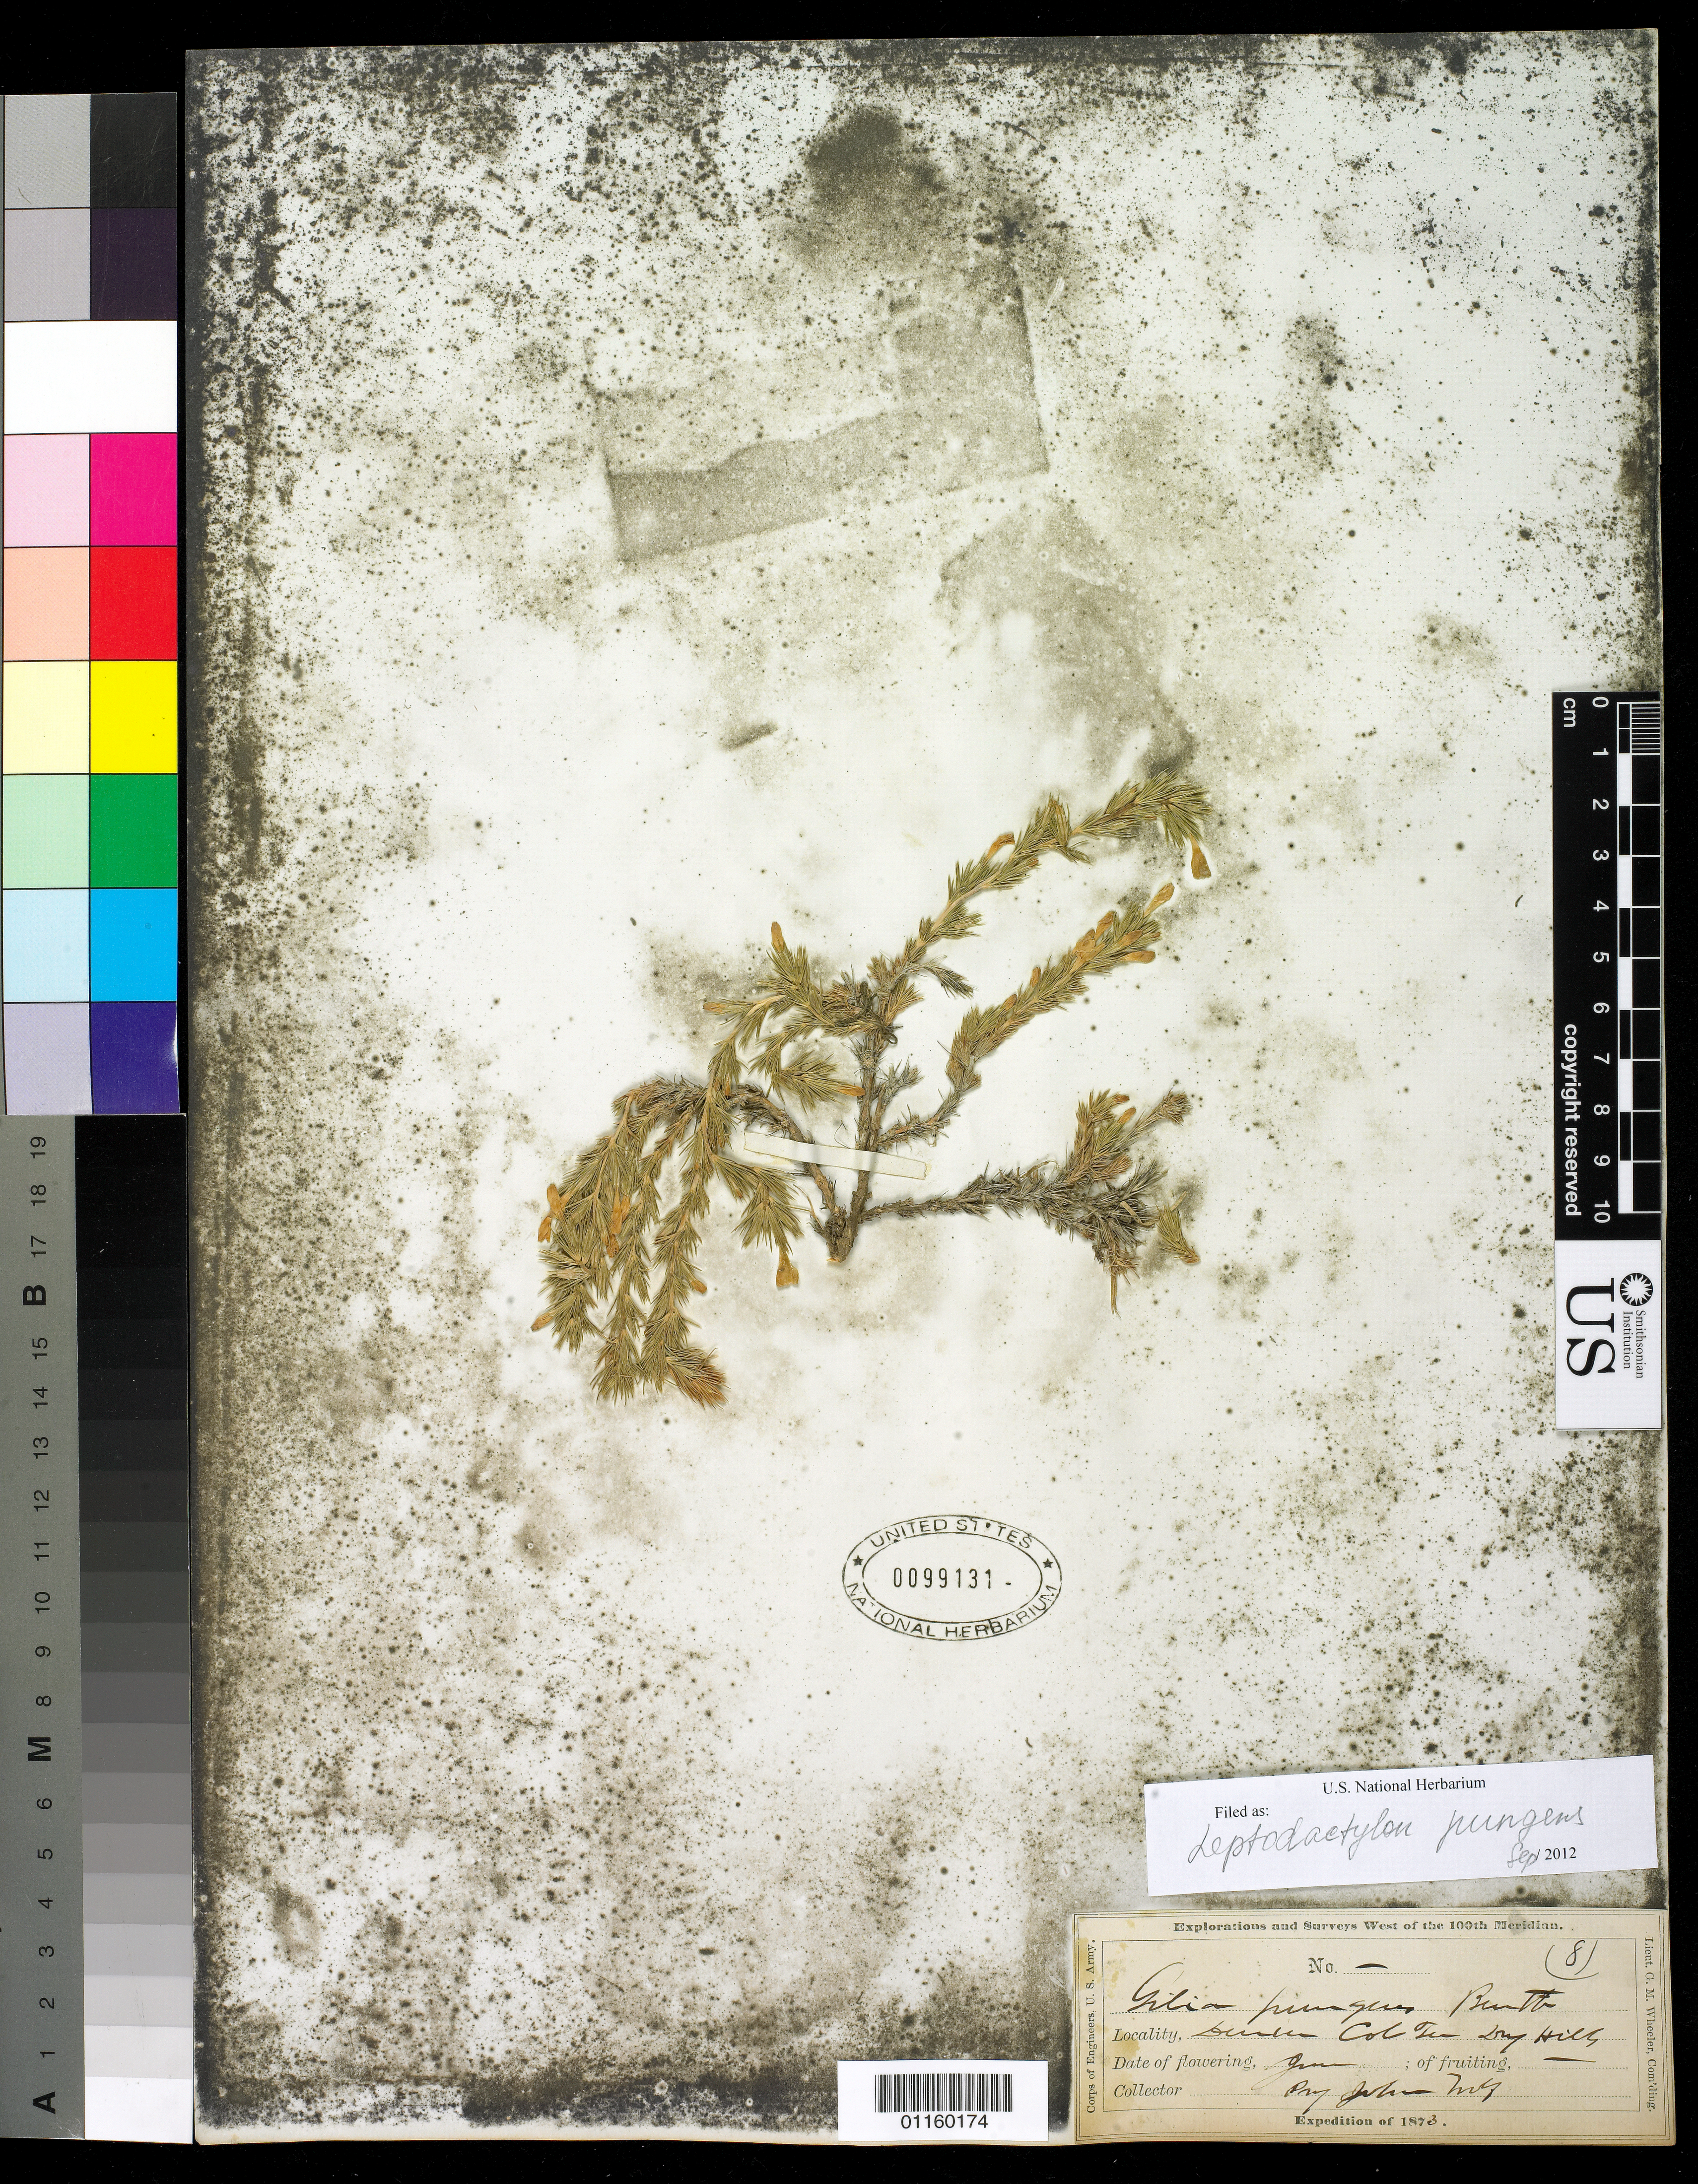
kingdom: Plantae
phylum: Tracheophyta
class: Magnoliopsida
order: Ericales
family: Polemoniaceae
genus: Linanthus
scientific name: Linanthus pungens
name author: (Torr.) J.M. Porter & L.A. Johnson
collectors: J. Wolf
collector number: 8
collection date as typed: Jun 1873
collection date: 1873-06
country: United States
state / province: Colorado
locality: Denver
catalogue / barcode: US 99131